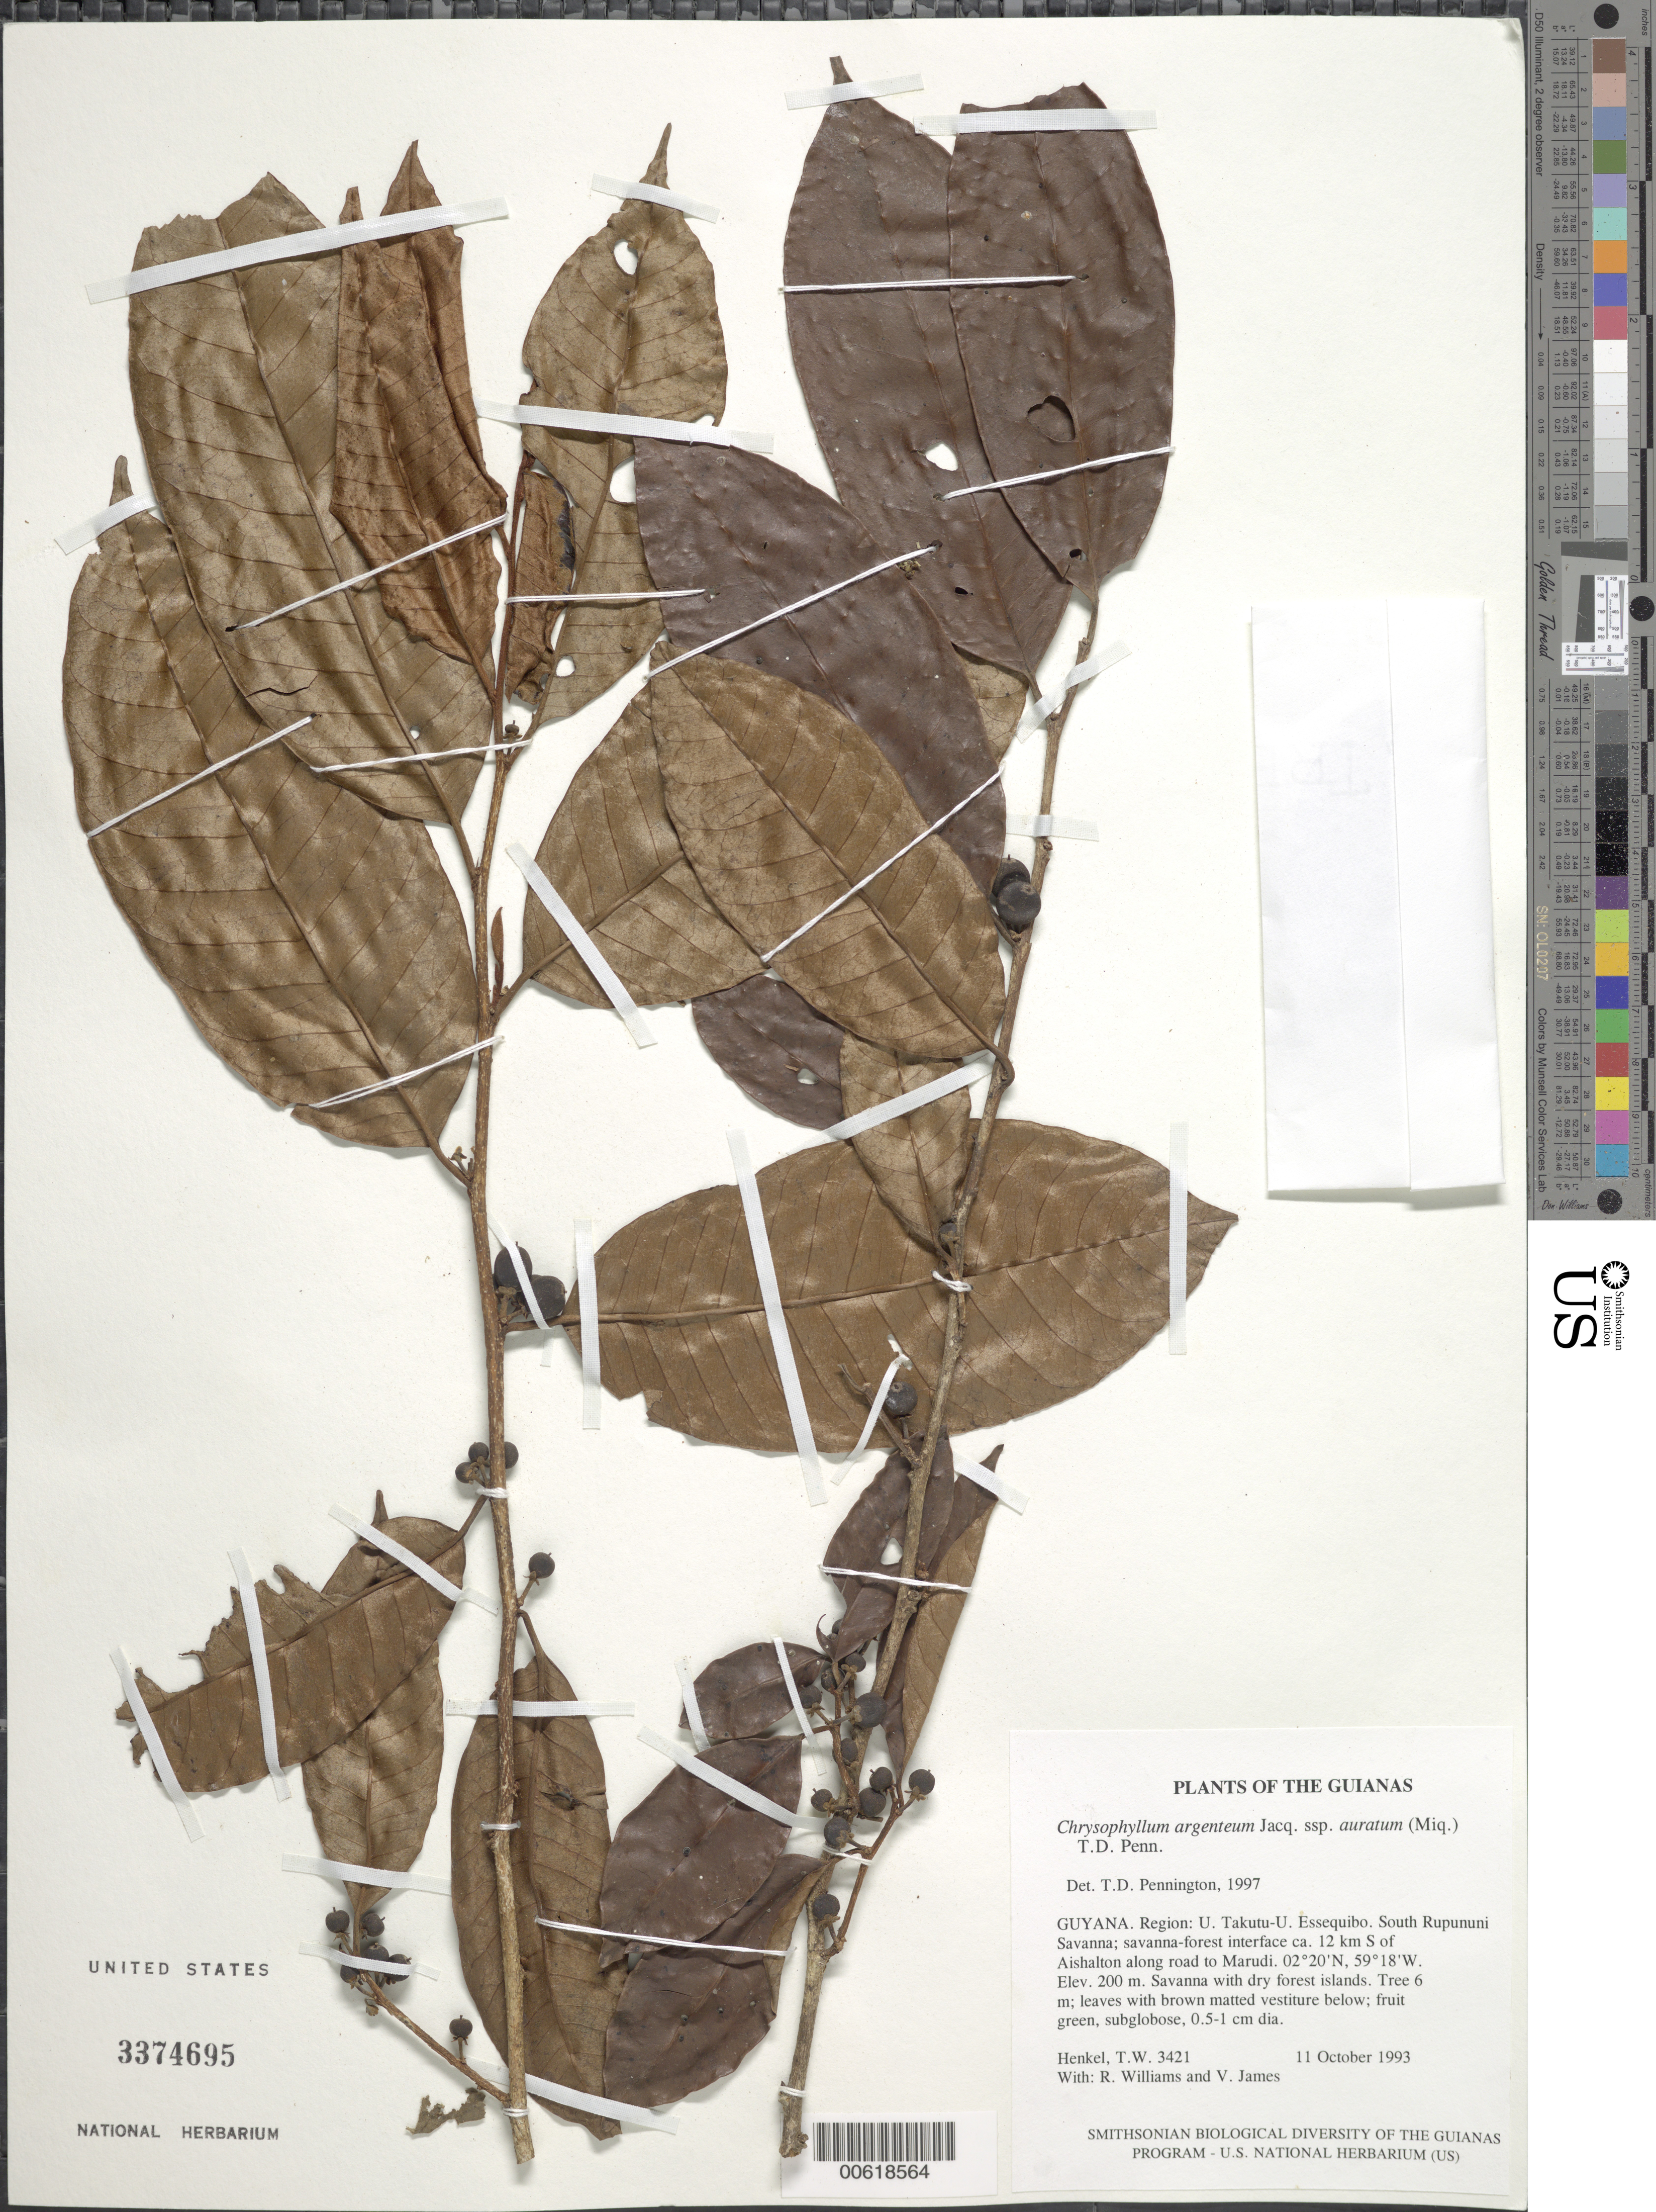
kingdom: Plantae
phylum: Tracheophyta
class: Magnoliopsida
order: Ericales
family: Sapotaceae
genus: Chrysophyllum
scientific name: Chrysophyllum argenteum subsp. auratum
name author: (Miq.) T.D. Penn.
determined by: Pennington, T. D., (K)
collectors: T. Henkel, R. Williams & V. James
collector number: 3421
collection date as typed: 11 October 1993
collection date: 1993-10-11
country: Guyana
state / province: U. Takutu-U. Essequibo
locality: South Rupununi Savanna; savanna-forest interface ca. 12 km S of Aishalton along road to Marudi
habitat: Savanna with dry forest islands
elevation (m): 200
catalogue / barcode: US 3374695